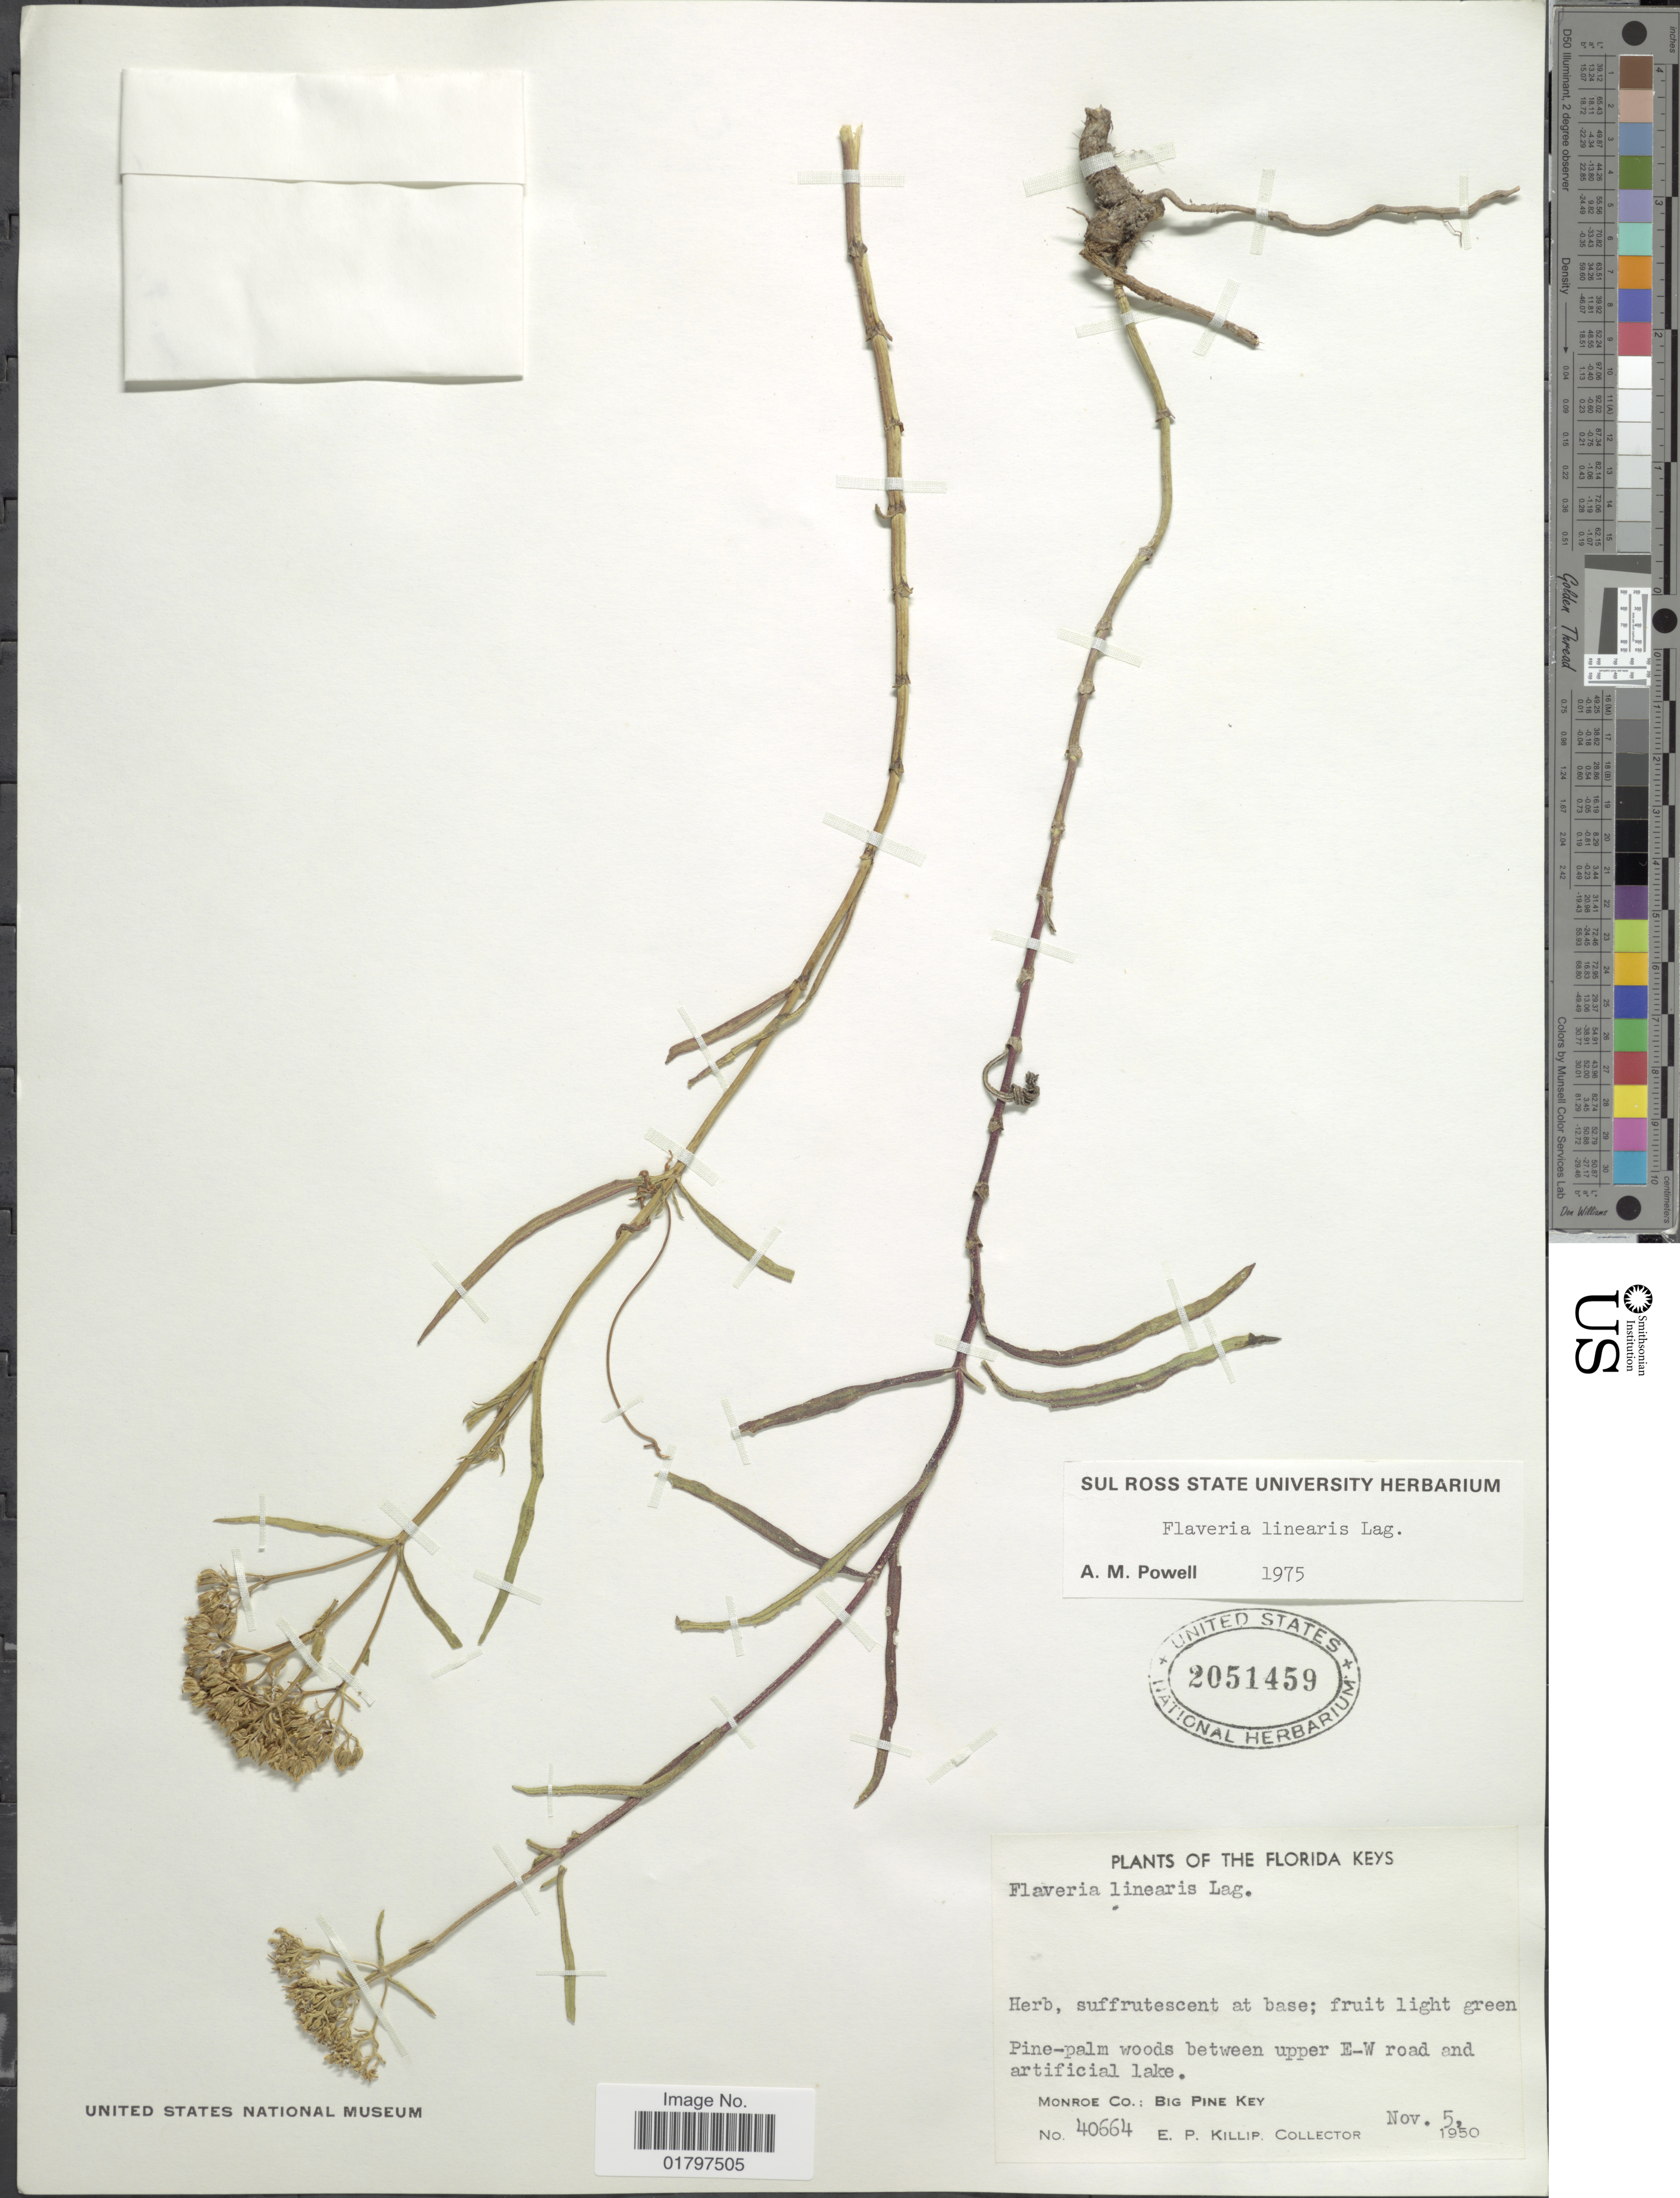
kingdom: Plantae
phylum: Tracheophyta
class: Magnoliopsida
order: Asterales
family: Asteraceae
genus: Flaveria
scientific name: Flaveria linearis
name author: Lag.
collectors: E. P. Killip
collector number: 40664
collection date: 1950-11-05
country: United States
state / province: Florida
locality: Florida Keys. Pine-palm woods between upper E-W road and artificial lake. Monroe Co.: Big Pine Key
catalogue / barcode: US 2051459